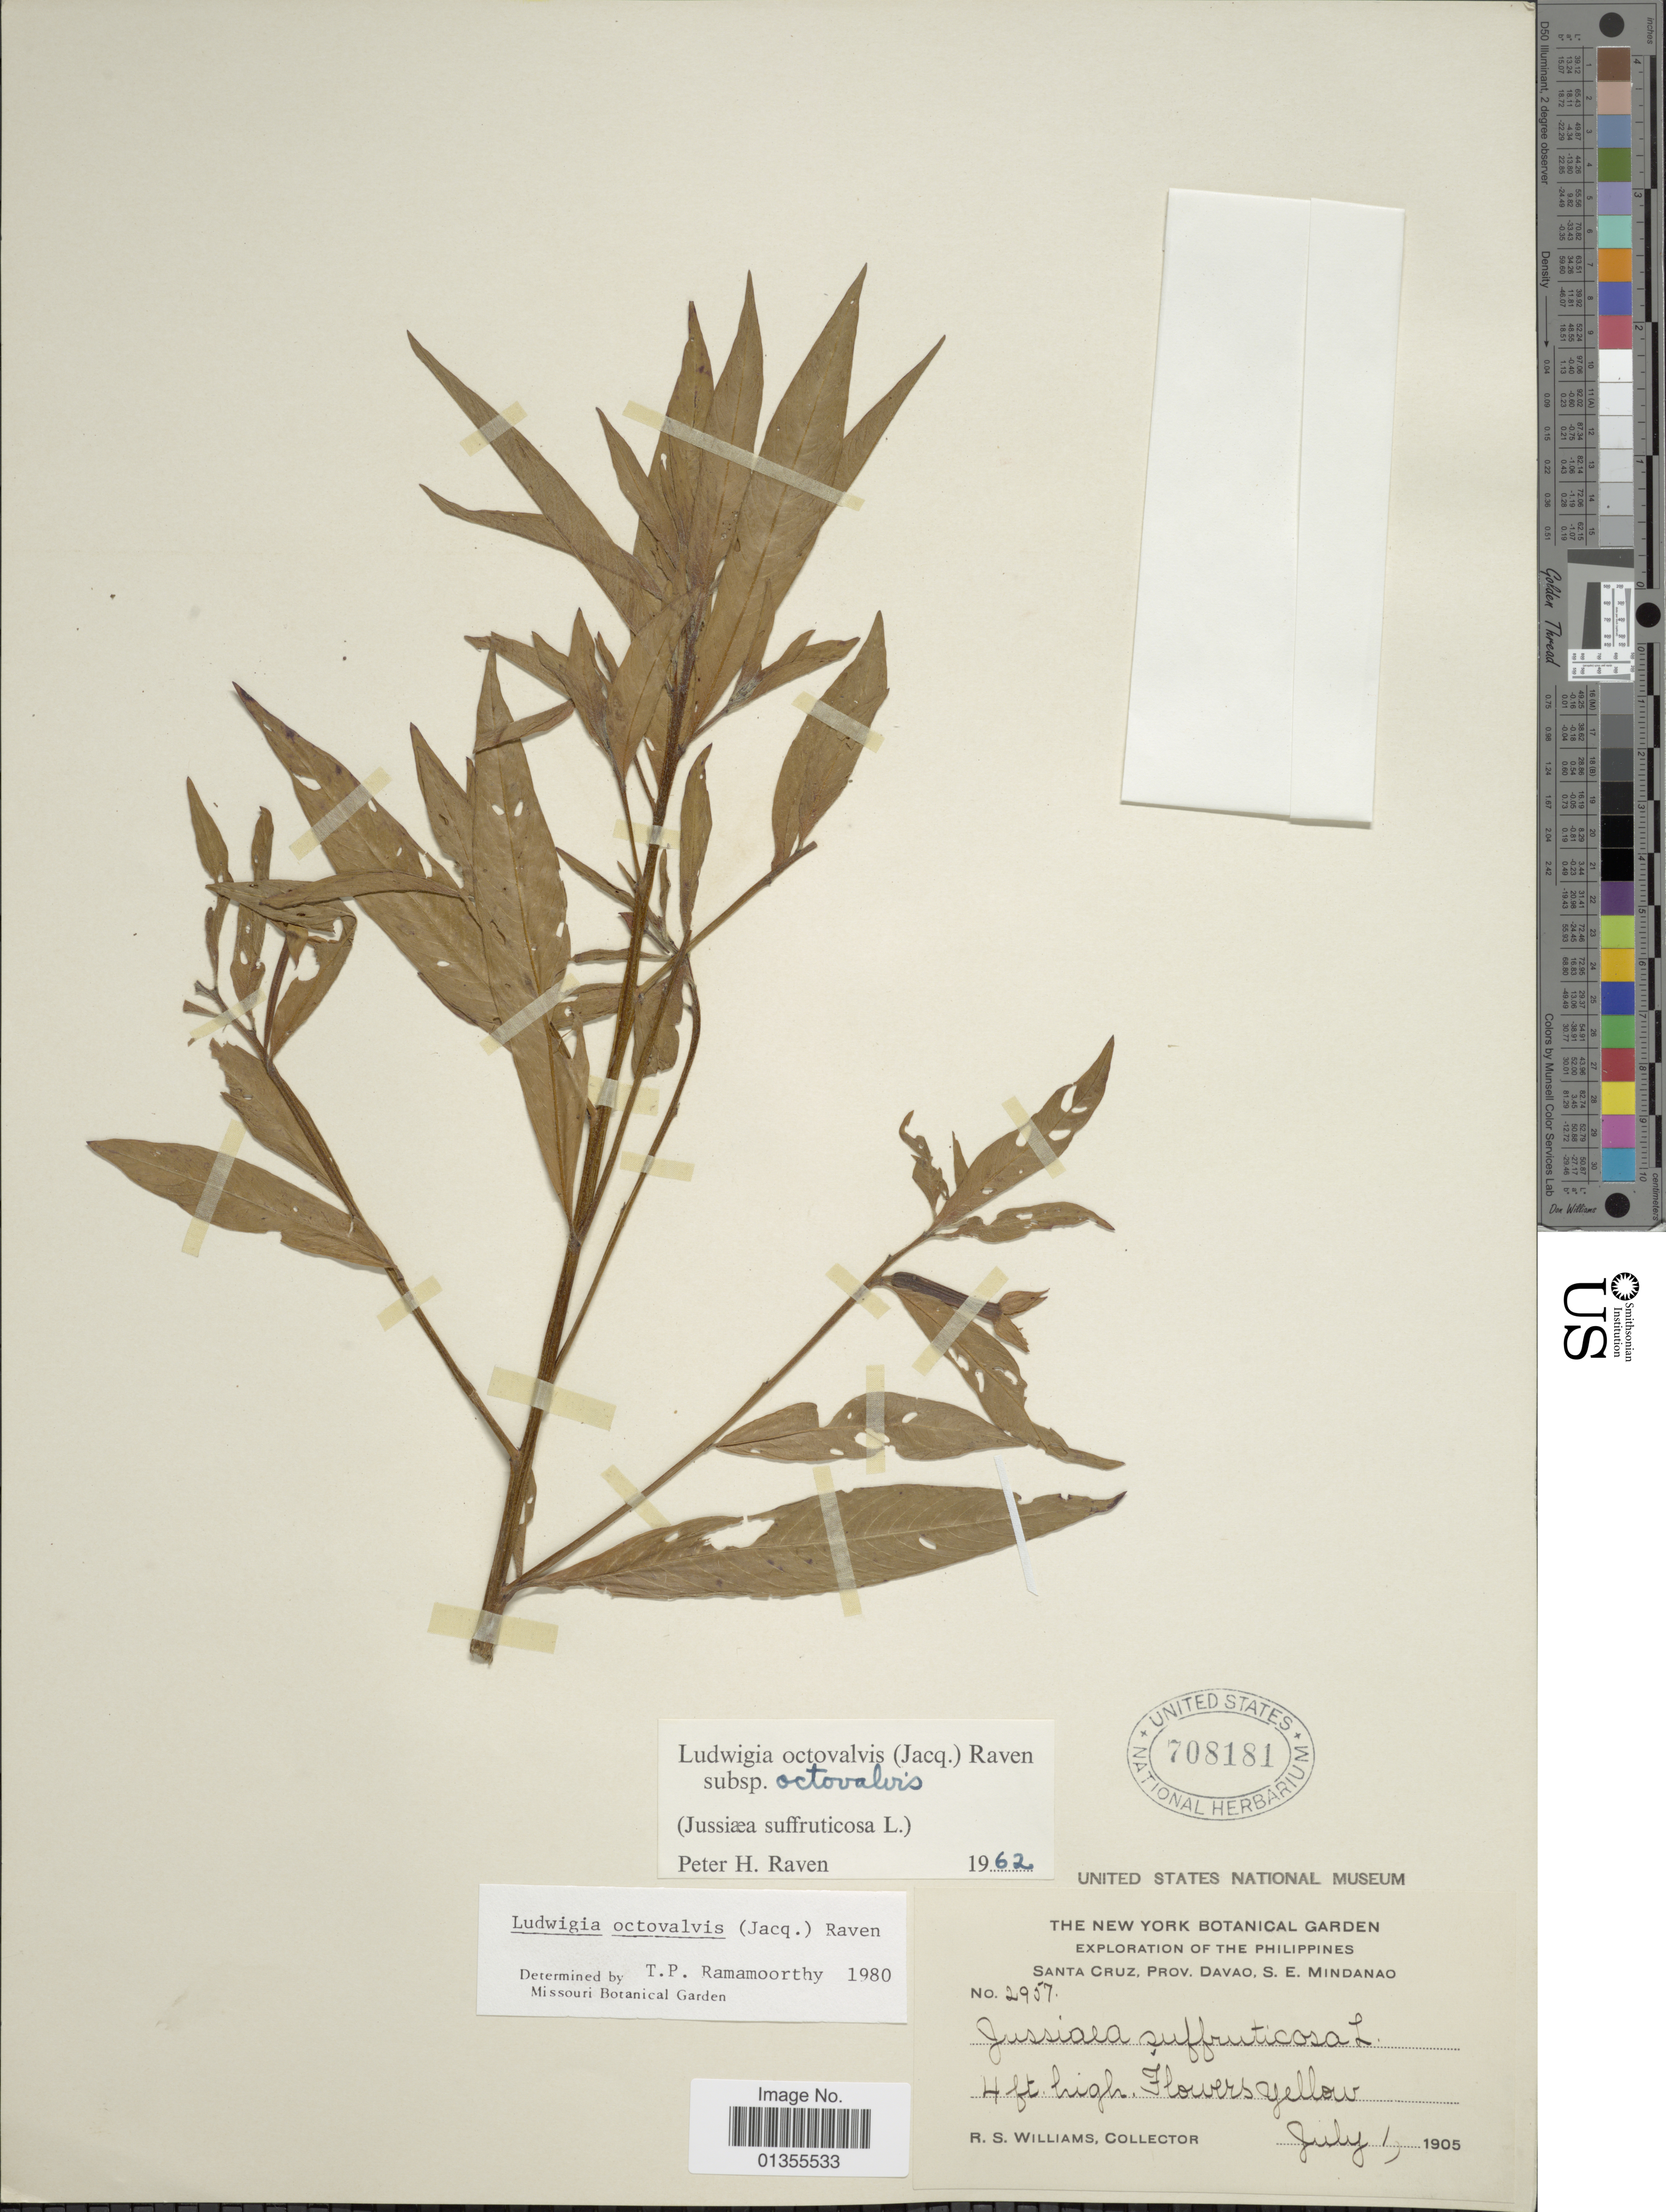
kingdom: Plantae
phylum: Tracheophyta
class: Magnoliopsida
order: Myrtales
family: Onagraceae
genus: Ludwigia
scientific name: Ludwigia octovalvis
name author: (Jacq.) P.H. Raven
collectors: R. S. Williams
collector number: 2957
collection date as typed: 1 Jul 1905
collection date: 1905-07-01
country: Philippines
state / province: Davao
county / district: Davao del Sur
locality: S.E. Mindanao, Santa Cruz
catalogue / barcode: US 708181